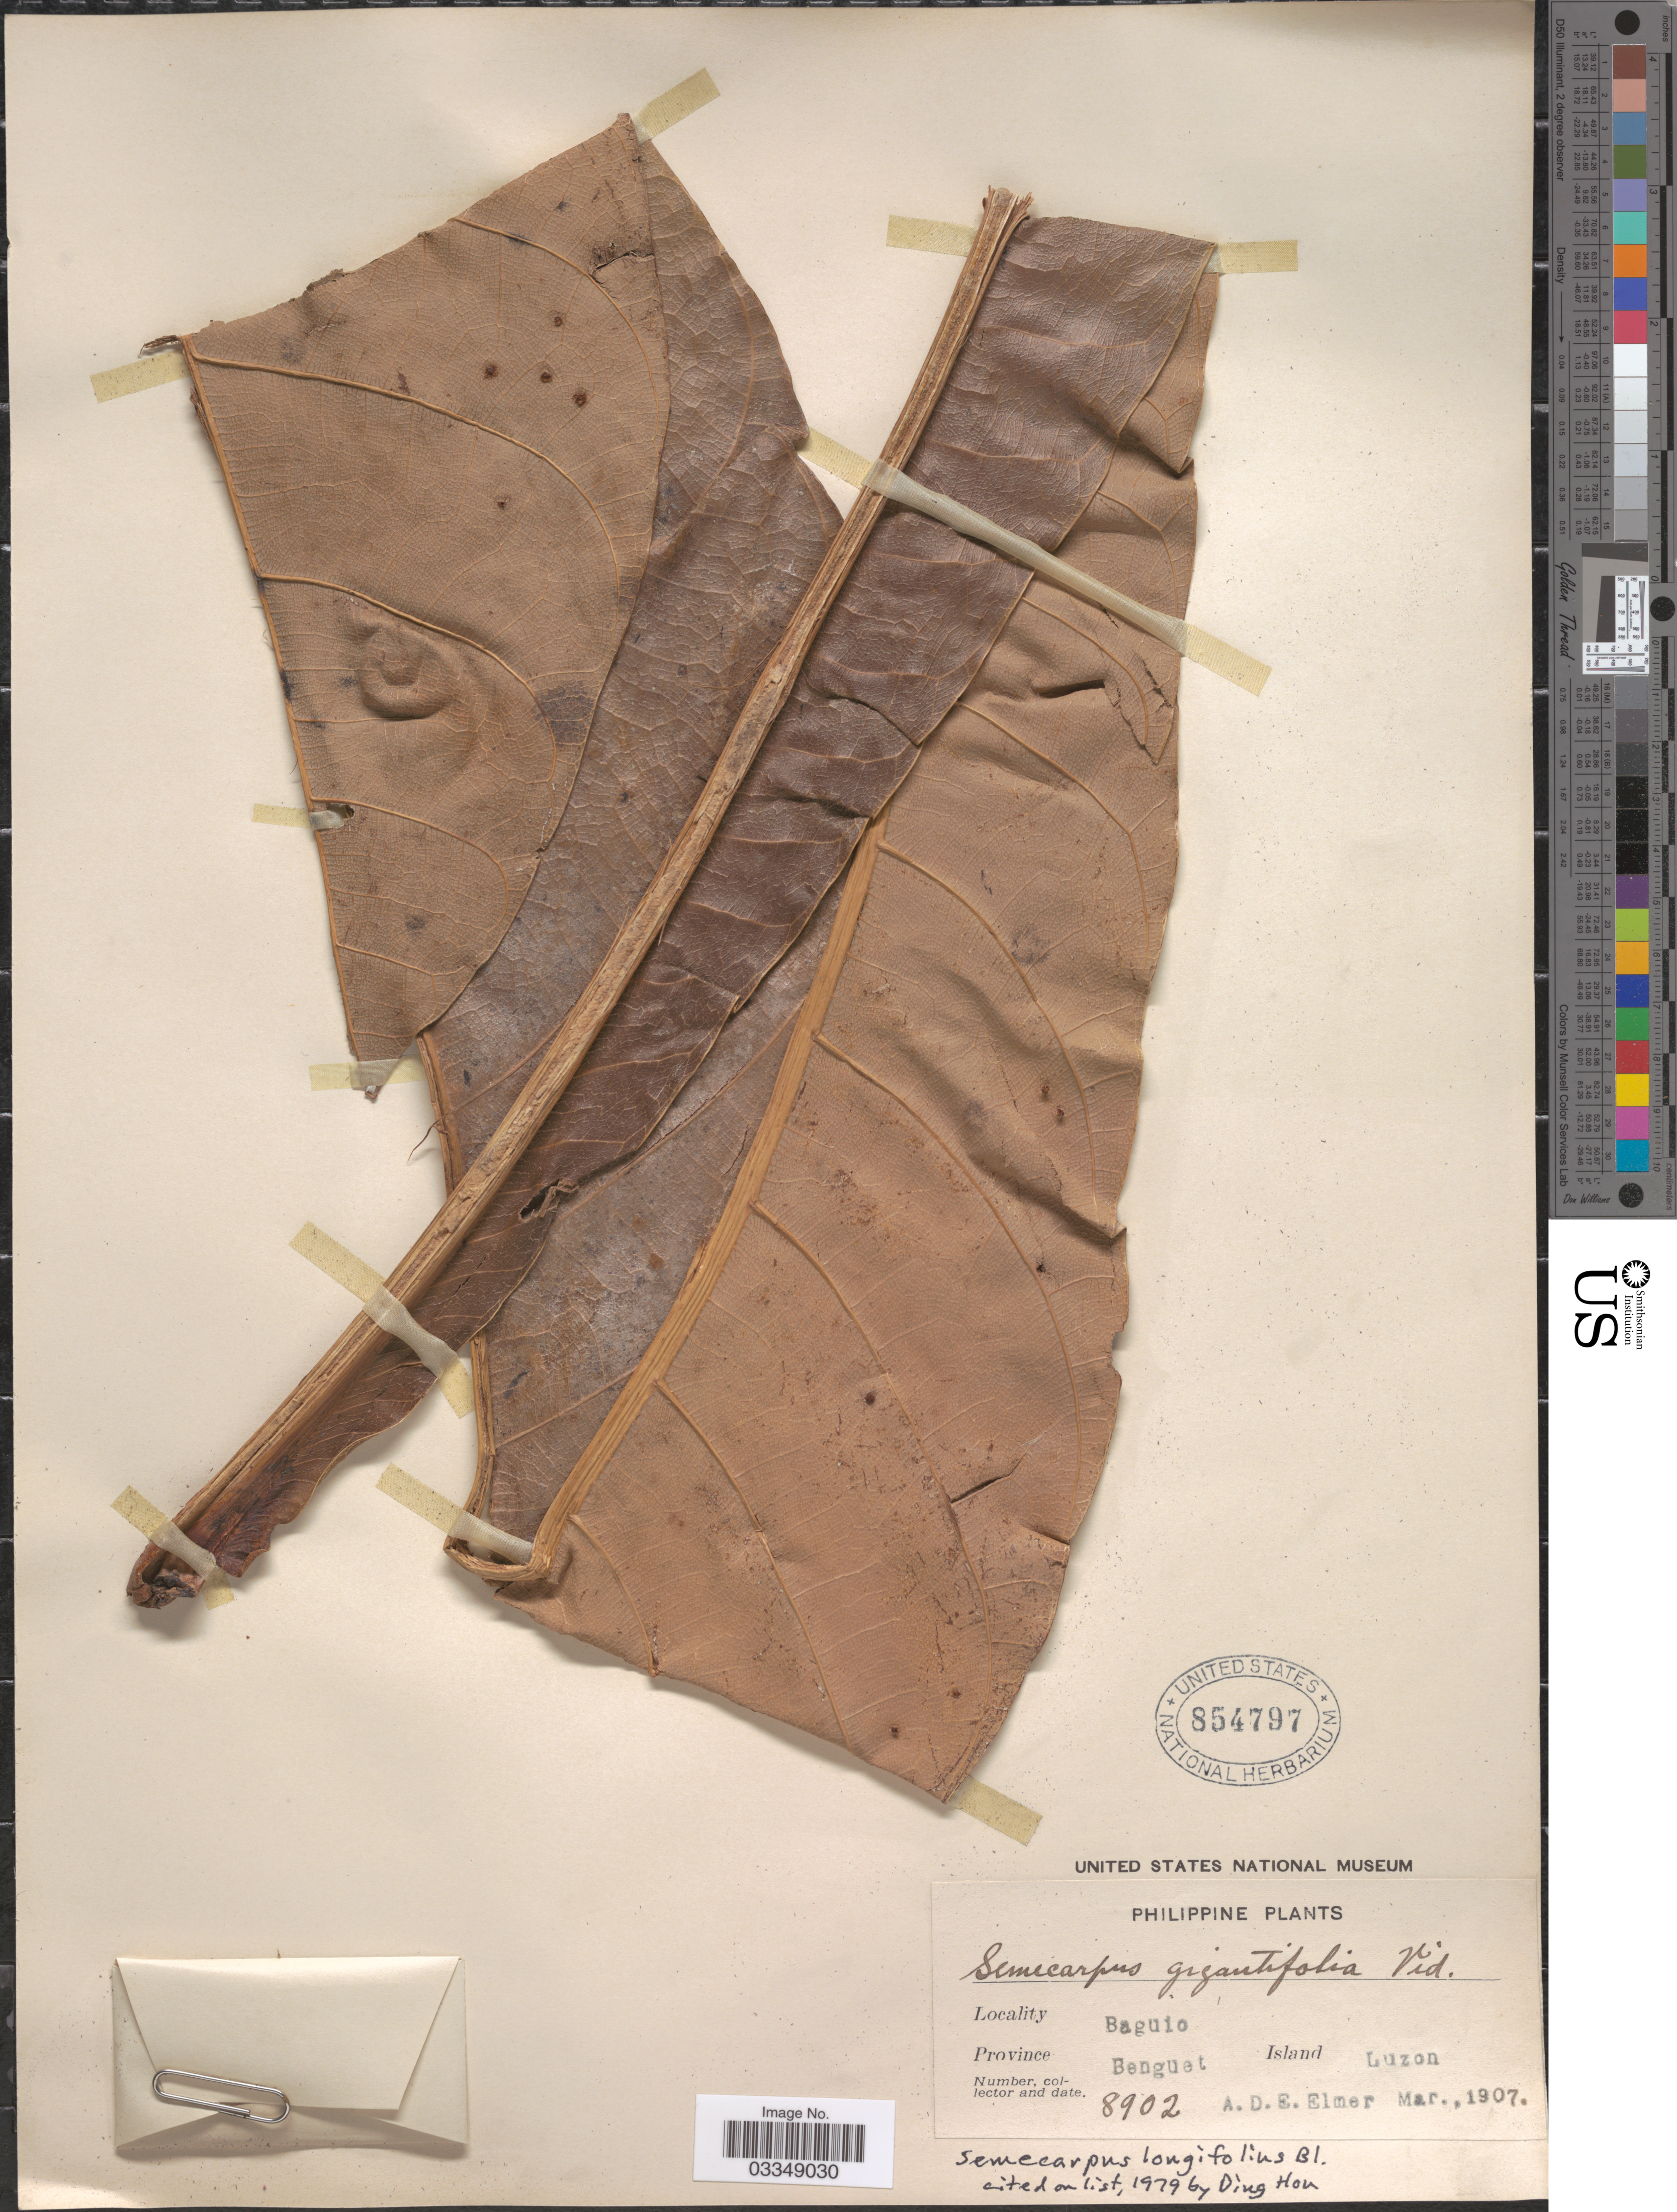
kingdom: Plantae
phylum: Tracheophyta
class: Magnoliopsida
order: Sapindales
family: Anacardiaceae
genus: Semecarpus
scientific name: Semecarpus longifolius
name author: Blume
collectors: A. D. E. Elmer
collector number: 8902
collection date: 1907-03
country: Philippines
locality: Baguio. Province Benguet. Island Luzon.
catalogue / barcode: US 854797